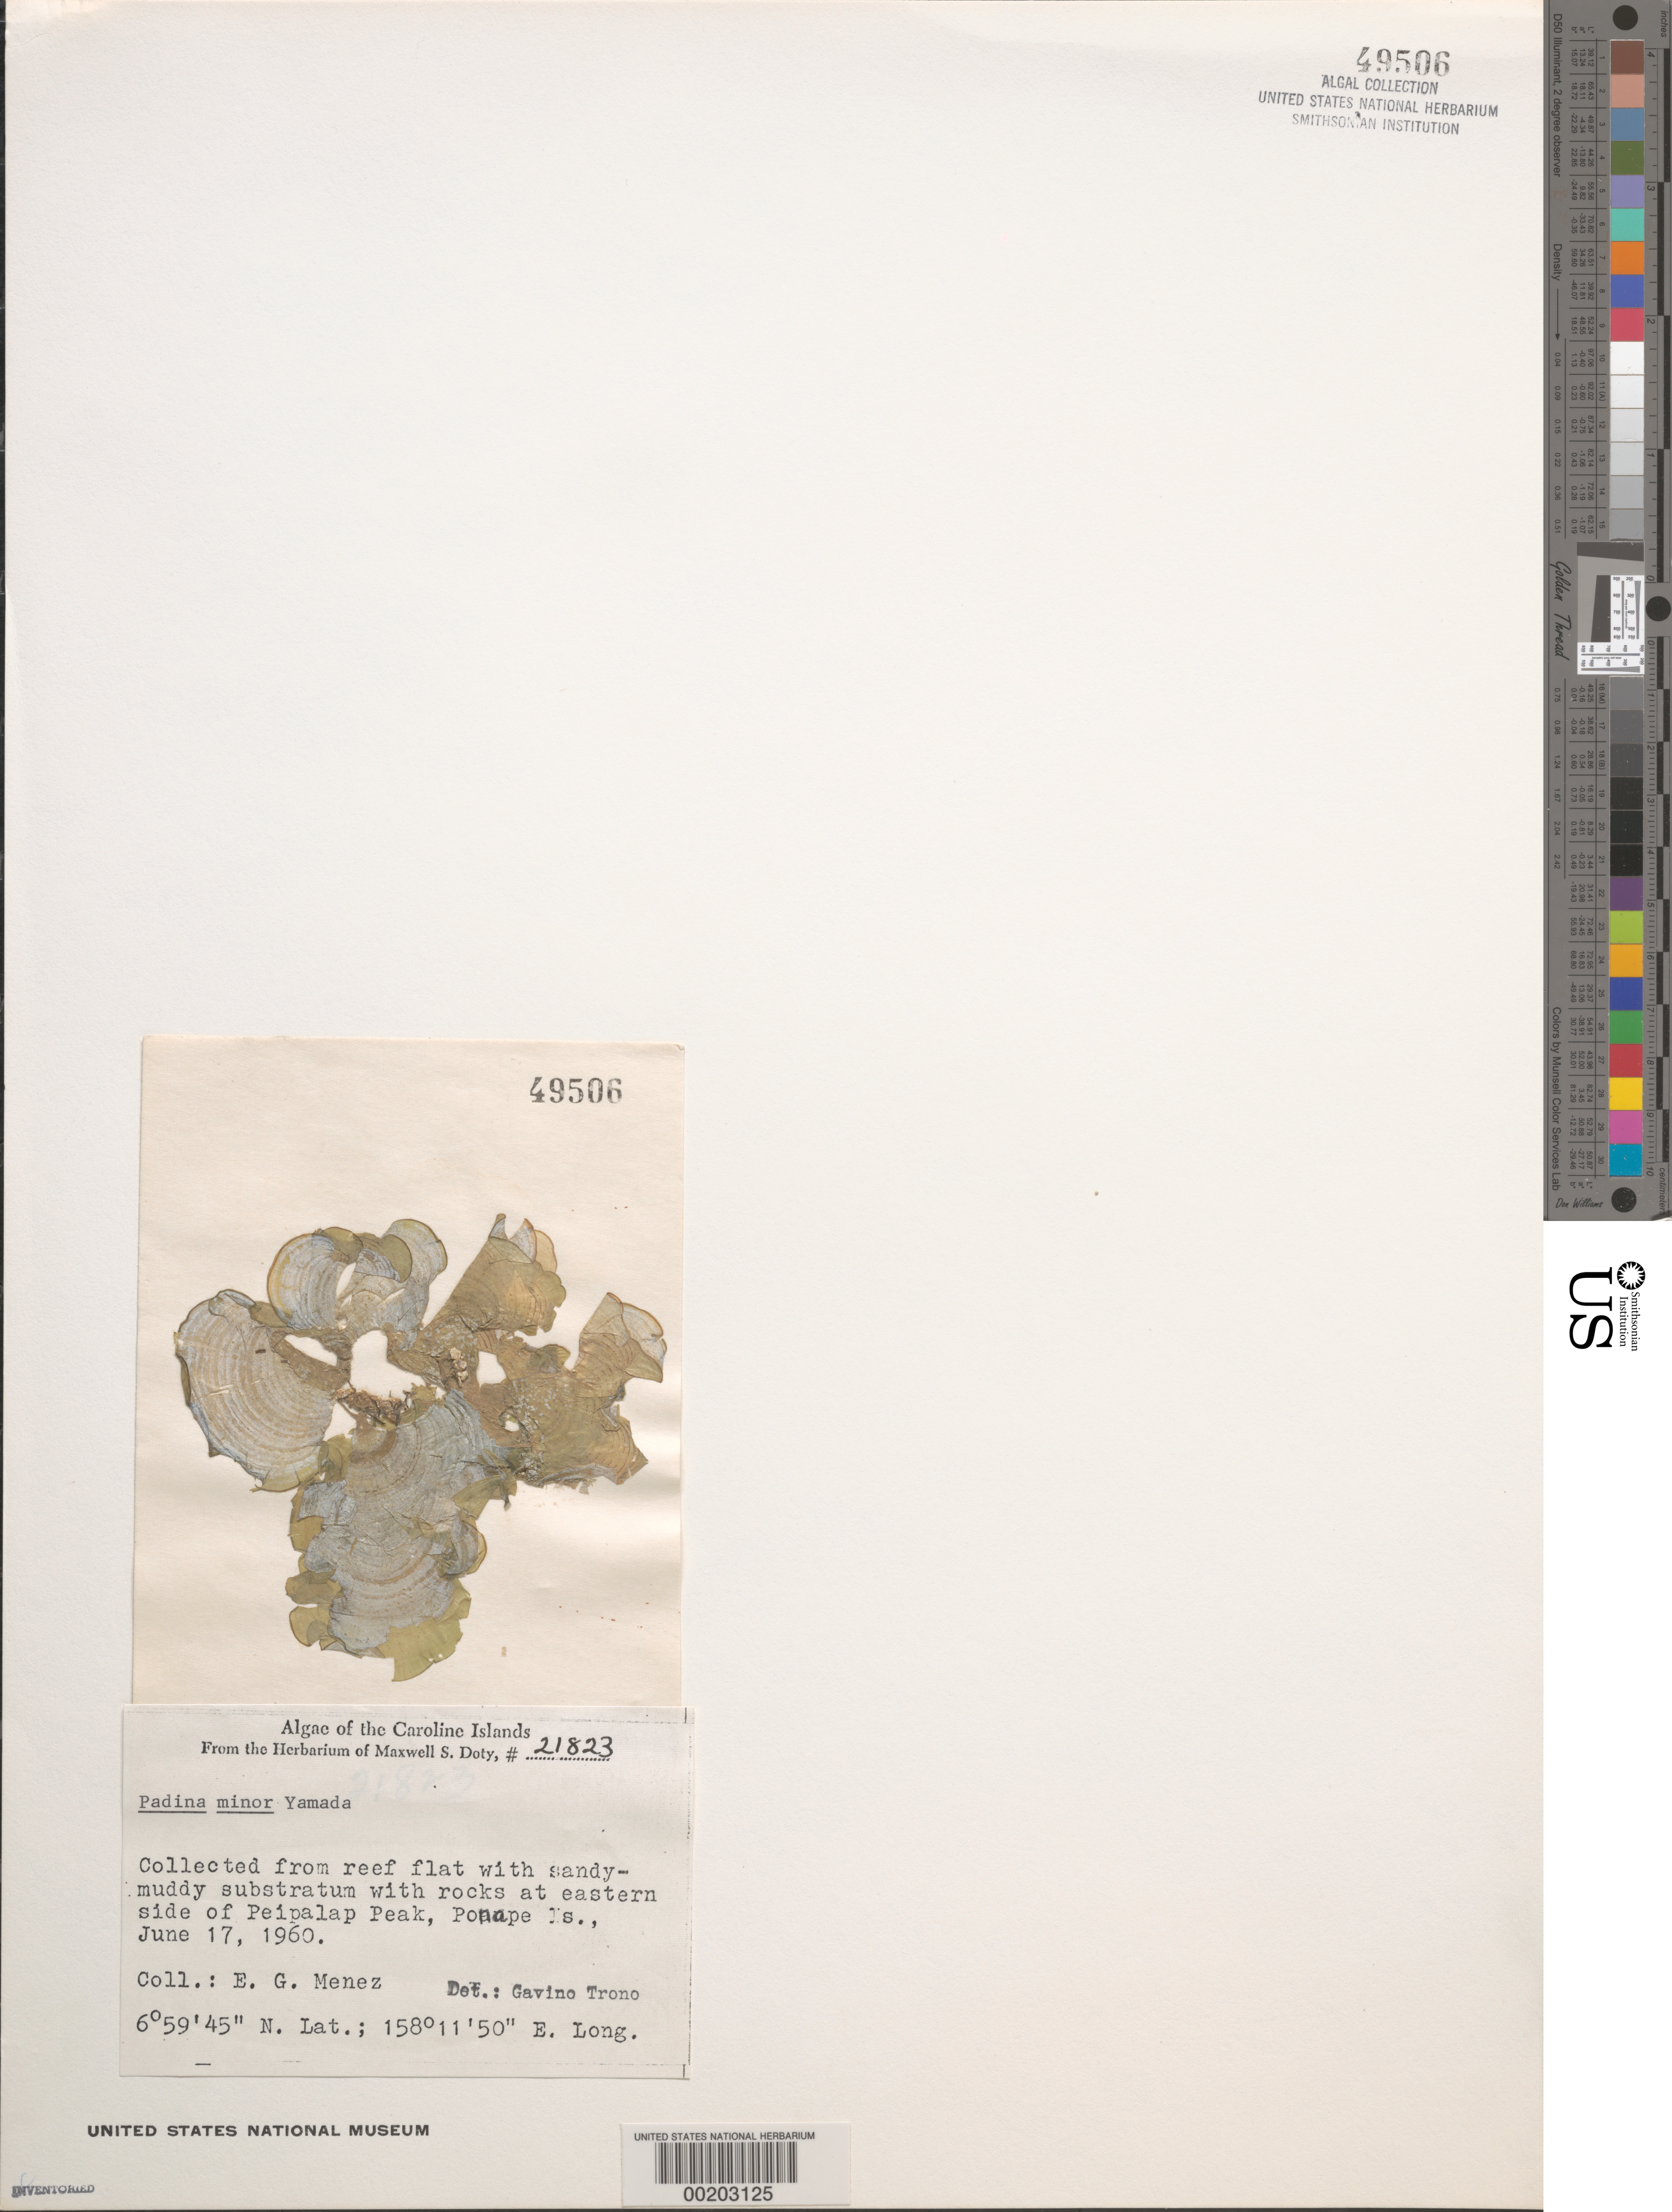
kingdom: Chromista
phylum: Ochrophyta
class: Phaeophyceae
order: Dictyotales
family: Dictyotaceae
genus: Padina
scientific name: Padina minor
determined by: Trono, Gavino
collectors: Meñez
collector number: MSD 21823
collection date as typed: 17 Jun 1960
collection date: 1960-06-17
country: Micronesia, Federated States of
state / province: Pohnpei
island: Pohnpei [Ponape]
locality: Peipalap Peak, east side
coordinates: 6 59' 45" N, 158 11' 50" E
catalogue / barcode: US 49506